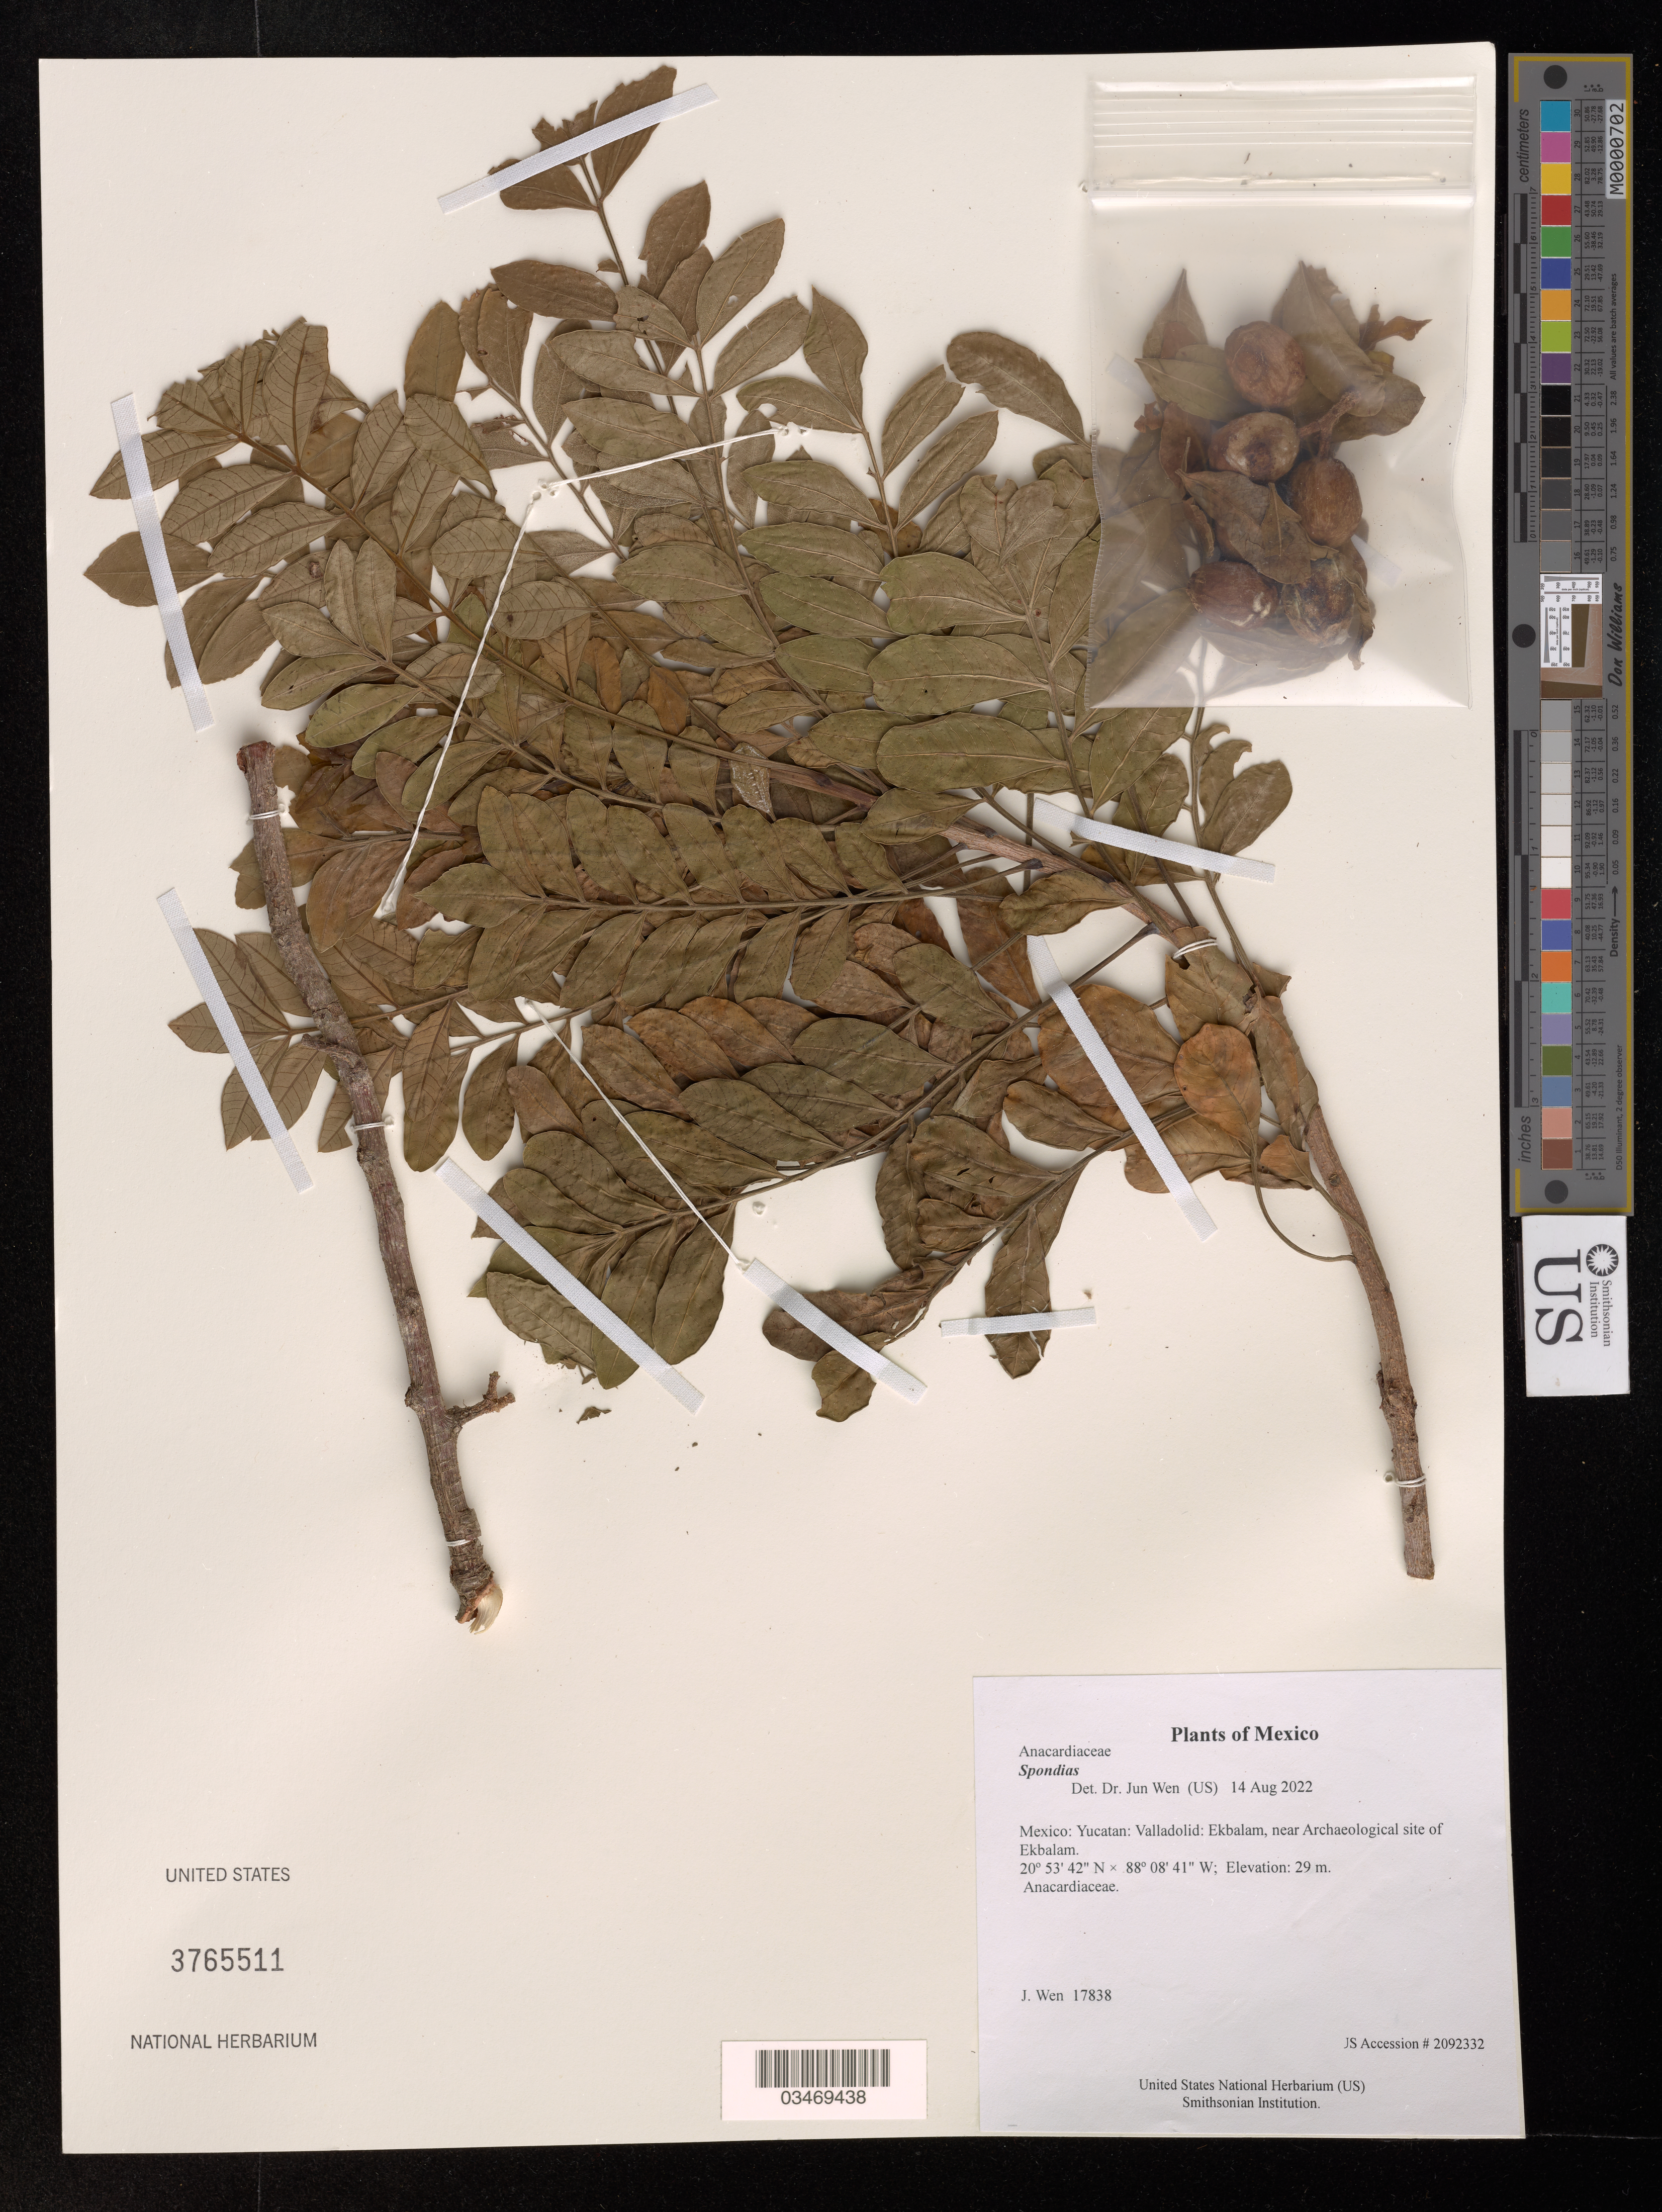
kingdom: Plantae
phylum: Tracheophyta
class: Magnoliopsida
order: Sapindales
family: Anacardiaceae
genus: Spondias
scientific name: Spondias purpurea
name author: L.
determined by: Mitchell, John D.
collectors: J. Wen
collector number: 17838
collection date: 2022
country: Mexico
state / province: Yucatan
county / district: Valladolid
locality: Ekbalam, near Archaeological site of Ekbalam.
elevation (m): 29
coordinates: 20 5342 N, 88 841 W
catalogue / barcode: US 3765511